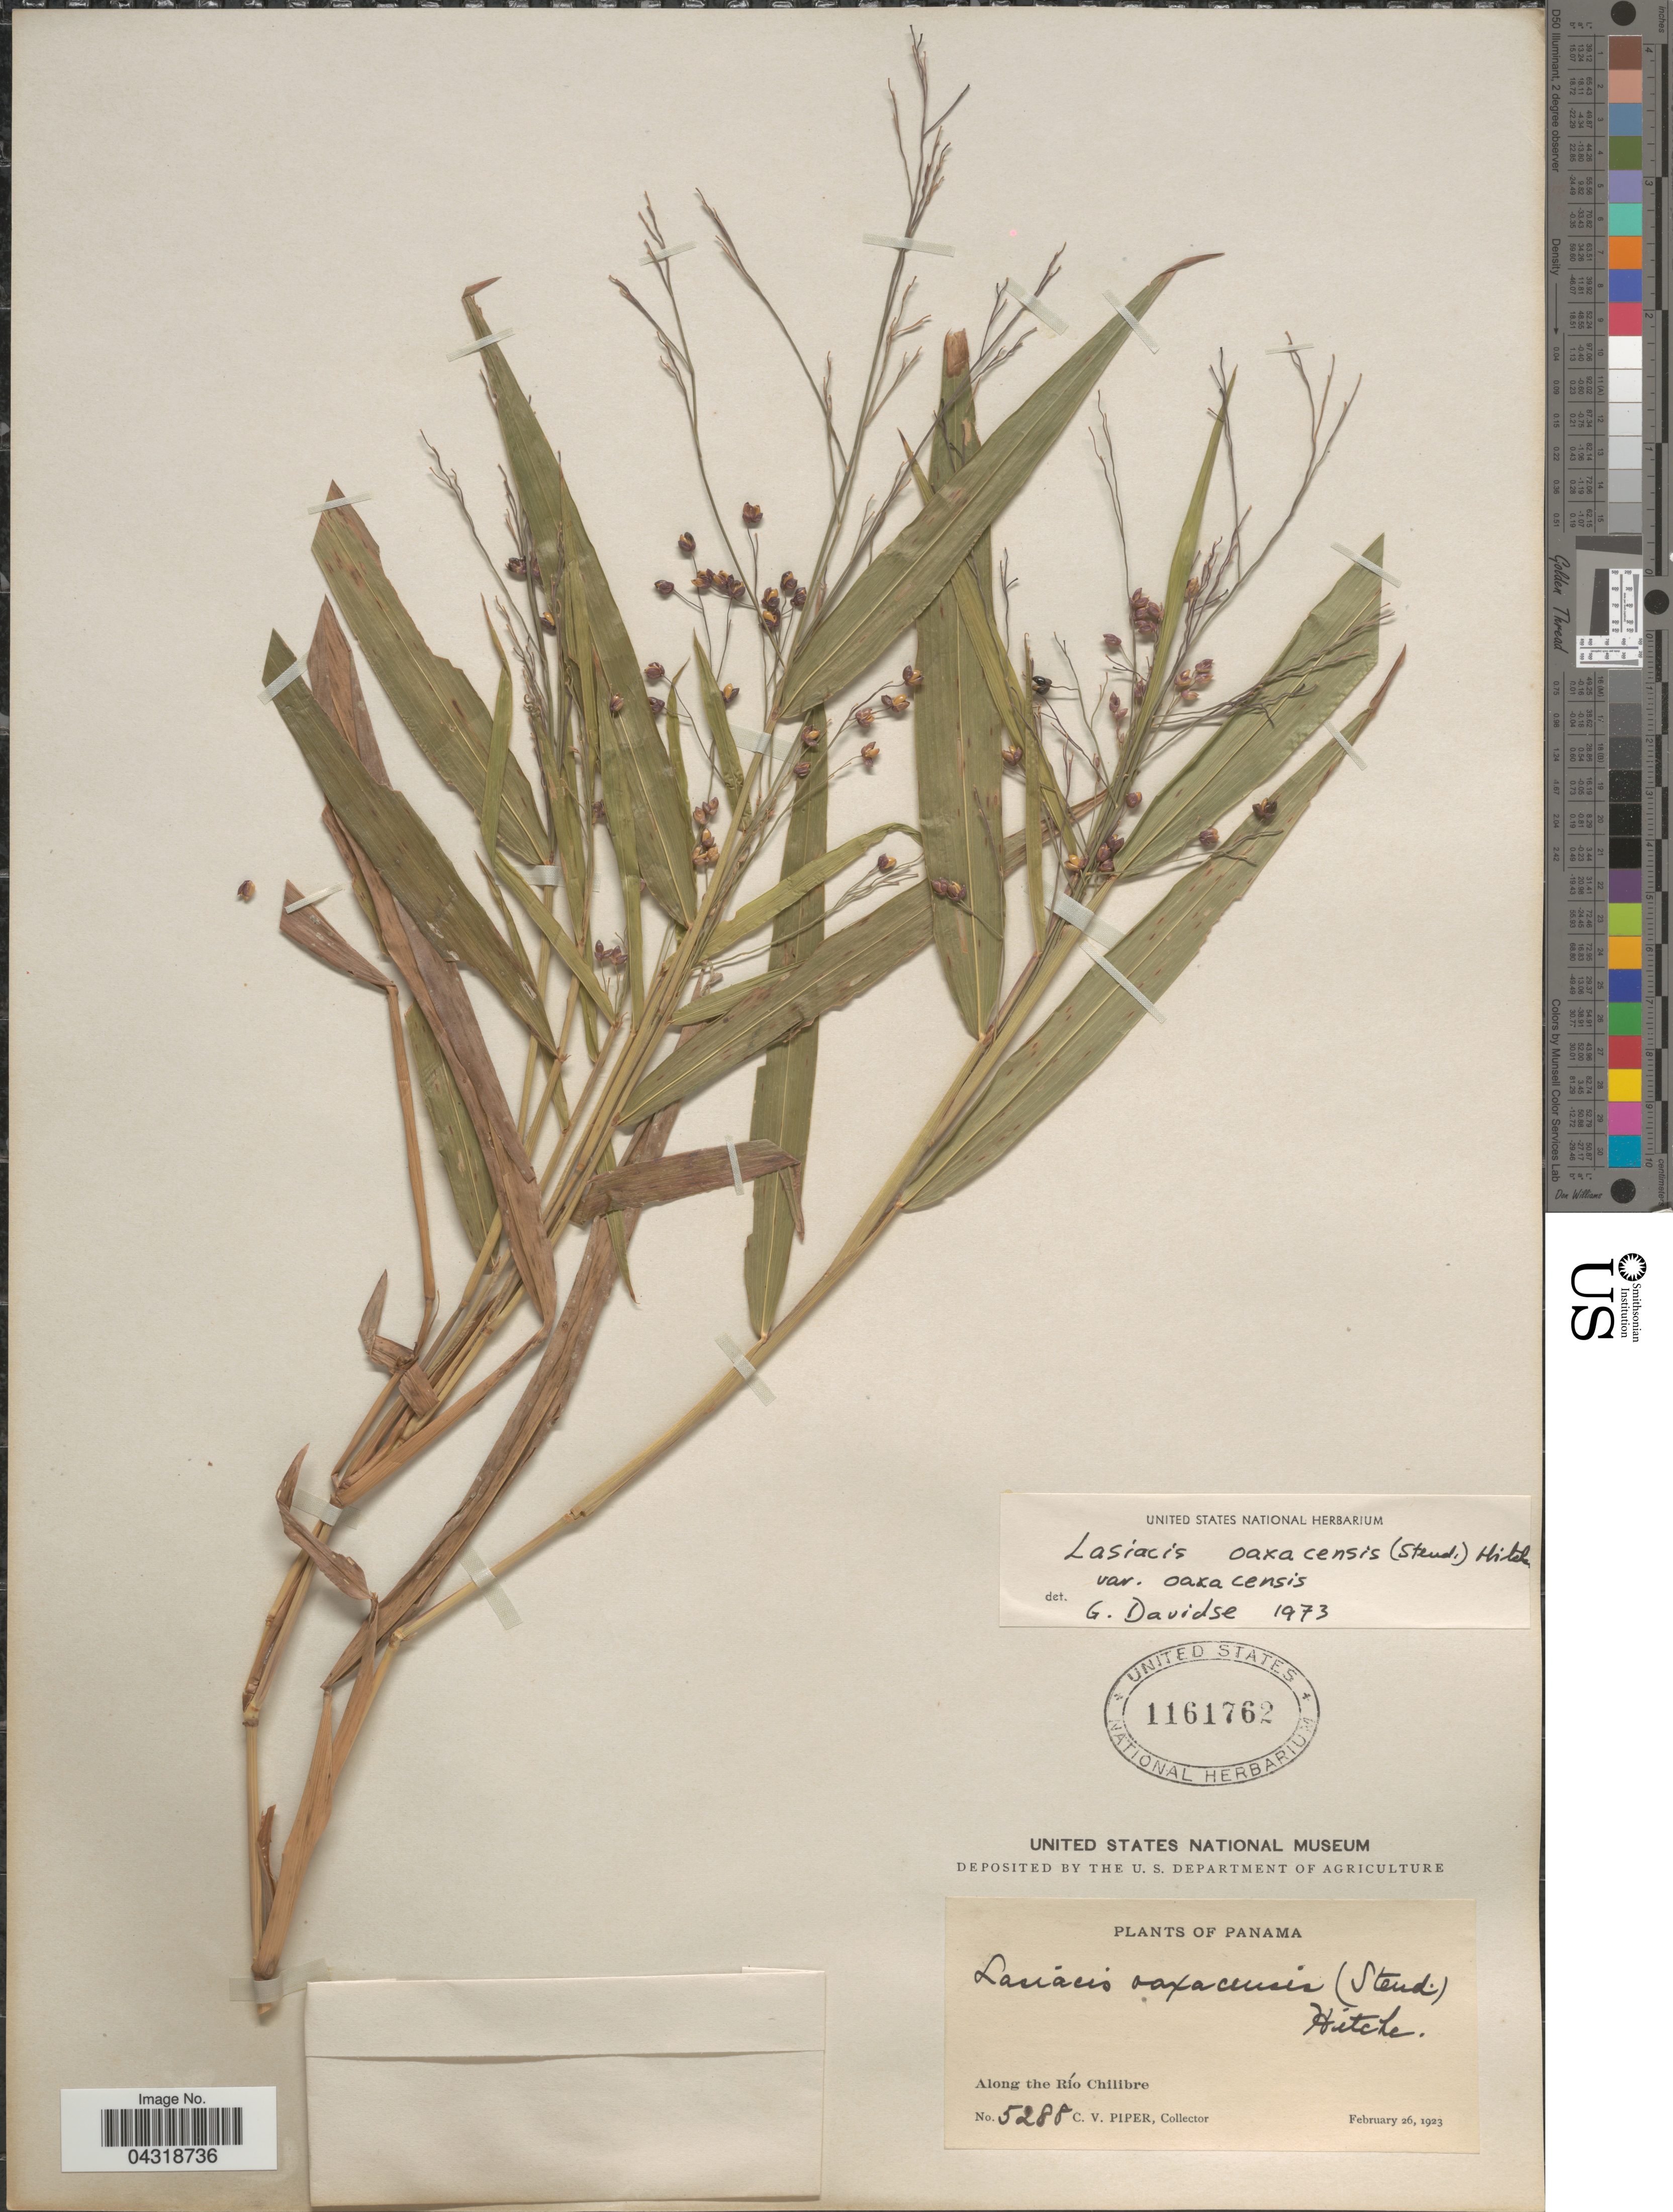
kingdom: Plantae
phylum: Tracheophyta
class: Liliopsida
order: Poales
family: Poaceae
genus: Lasiacis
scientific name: Lasiacis oaxacensis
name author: (Steud.) Hitchc.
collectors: C. V. Piper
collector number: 5288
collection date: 1923-02-26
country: Panama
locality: Along the Río Chilibre.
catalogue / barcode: US 1161762